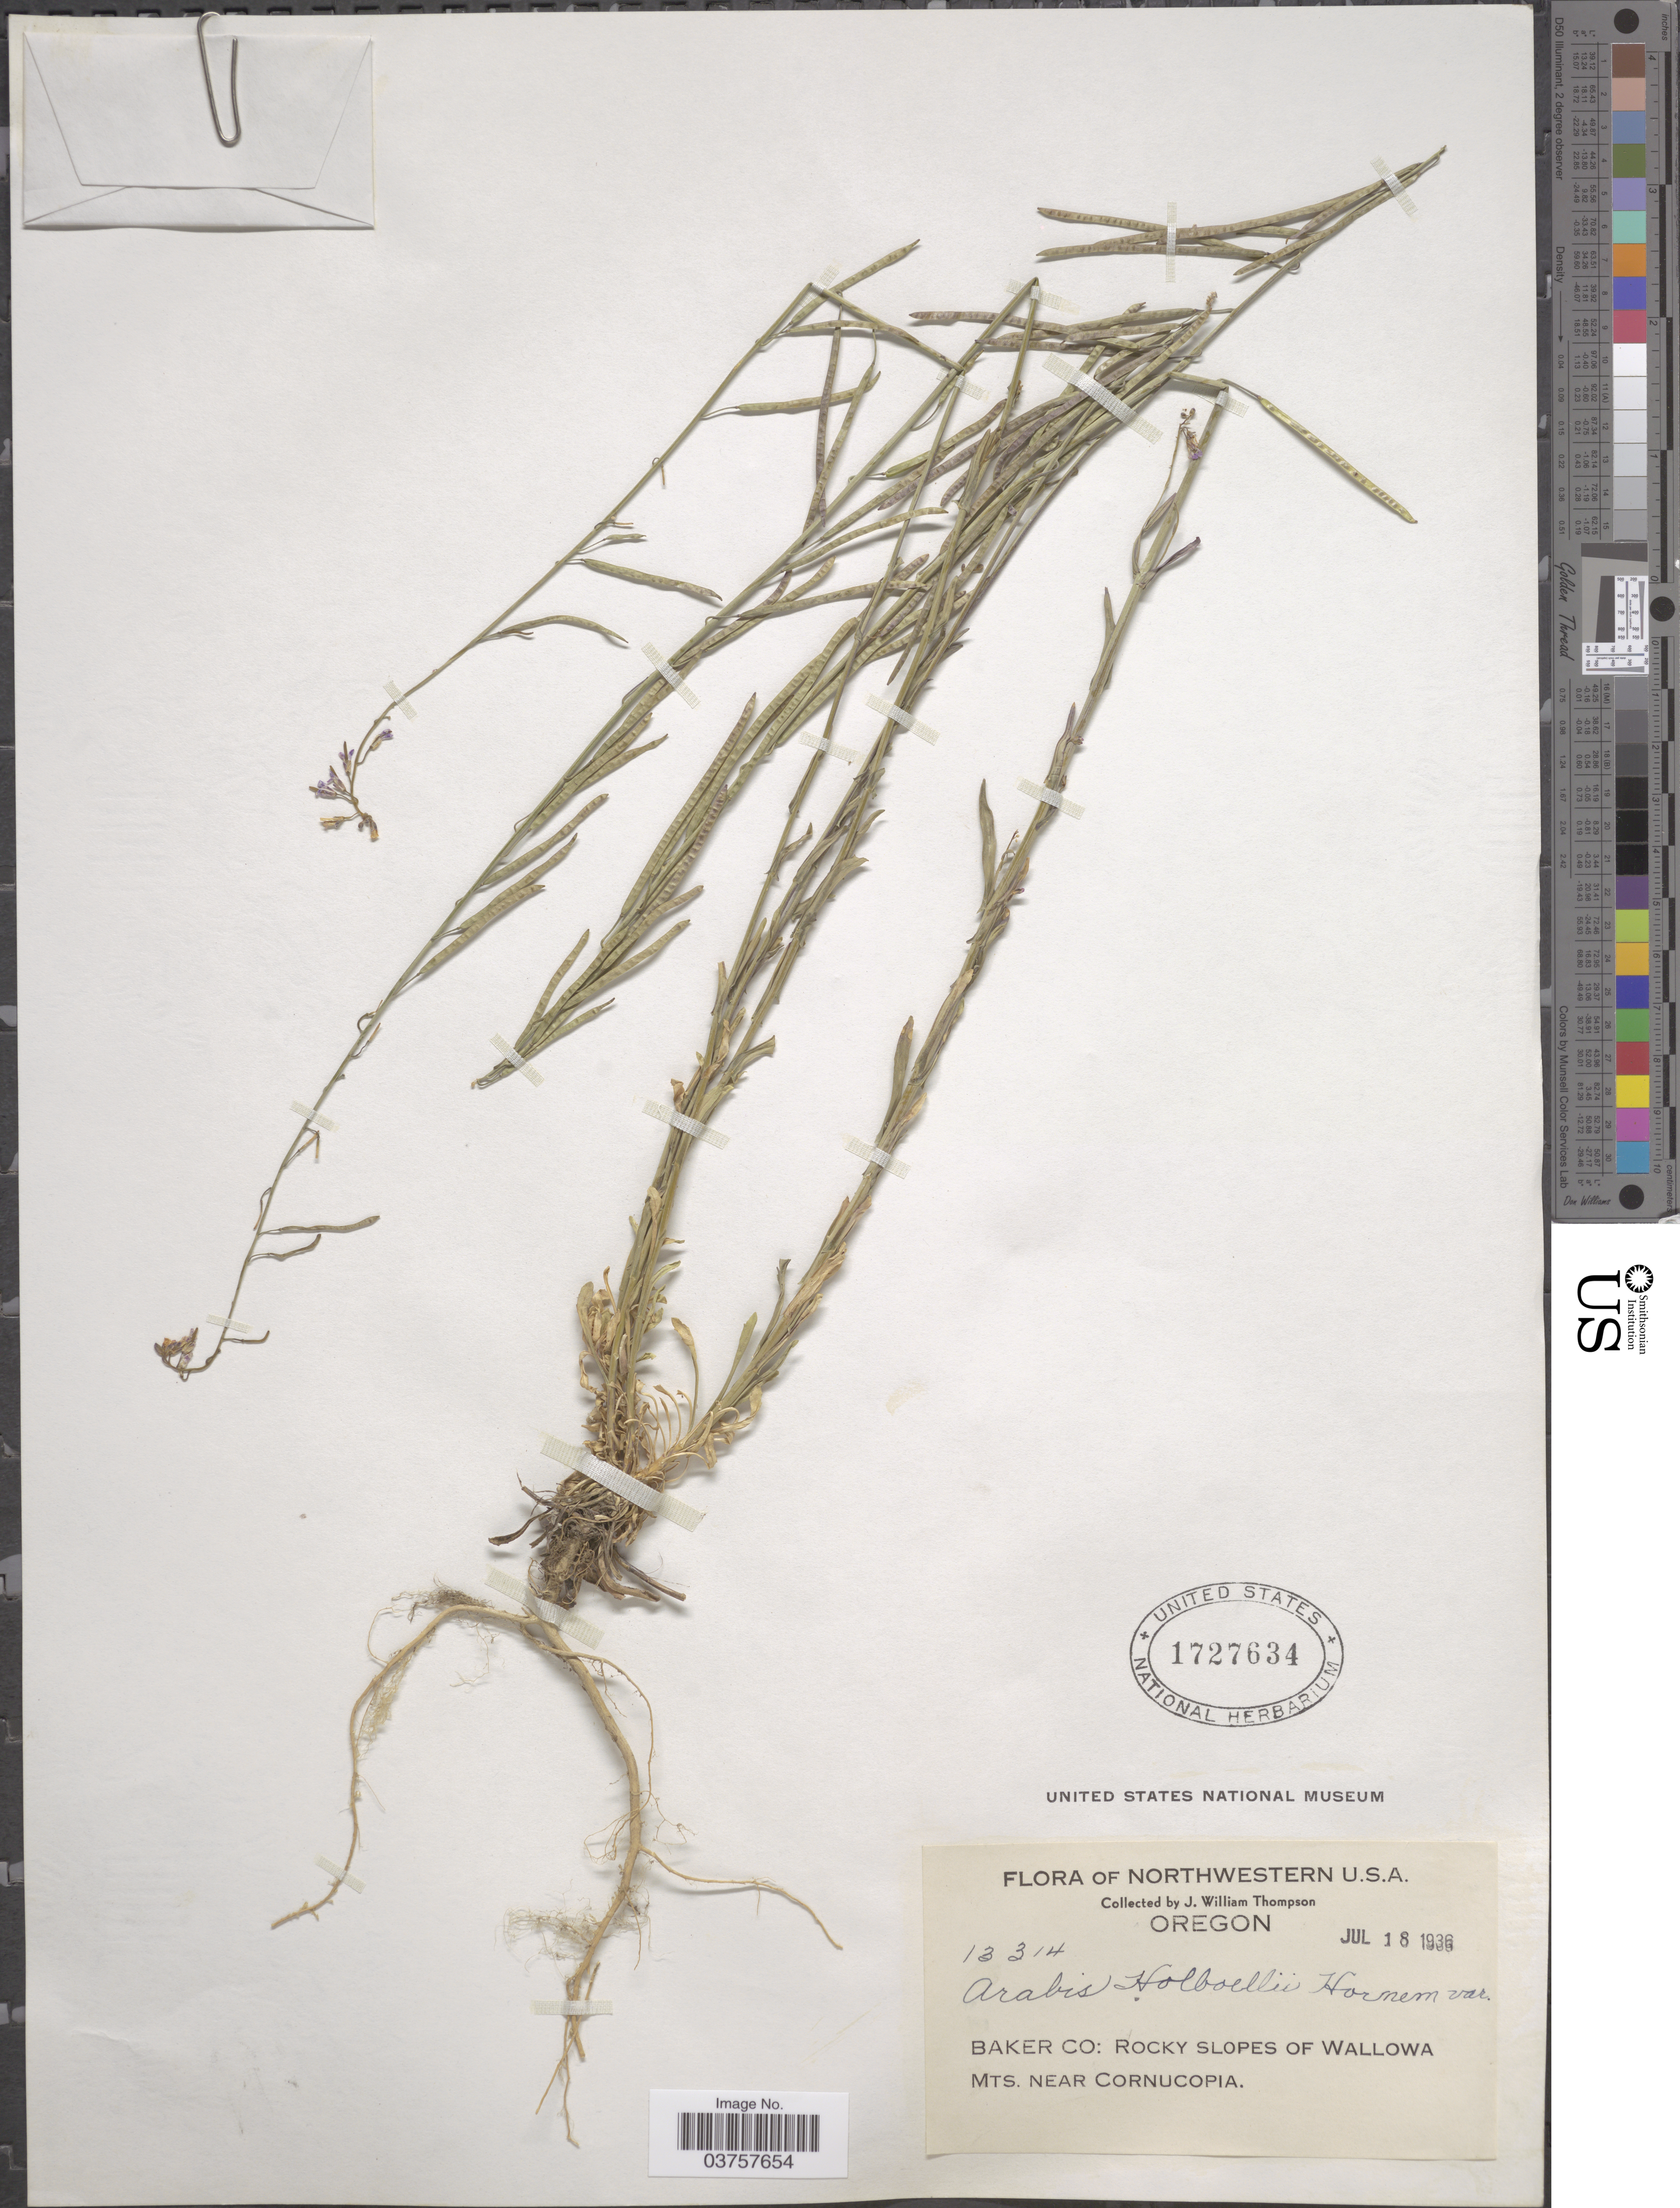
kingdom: Plantae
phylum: Tracheophyta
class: Magnoliopsida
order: Brassicales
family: Brassicaceae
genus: Arabis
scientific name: Arabis holboellii var. retrofracta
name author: Rydb.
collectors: J. W. Thompson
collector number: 13314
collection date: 1936-07-18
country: United States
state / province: Oregon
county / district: Baker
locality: Rocky slopes of Wallowa Mts. near Cornucopia.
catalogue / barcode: US 1727634